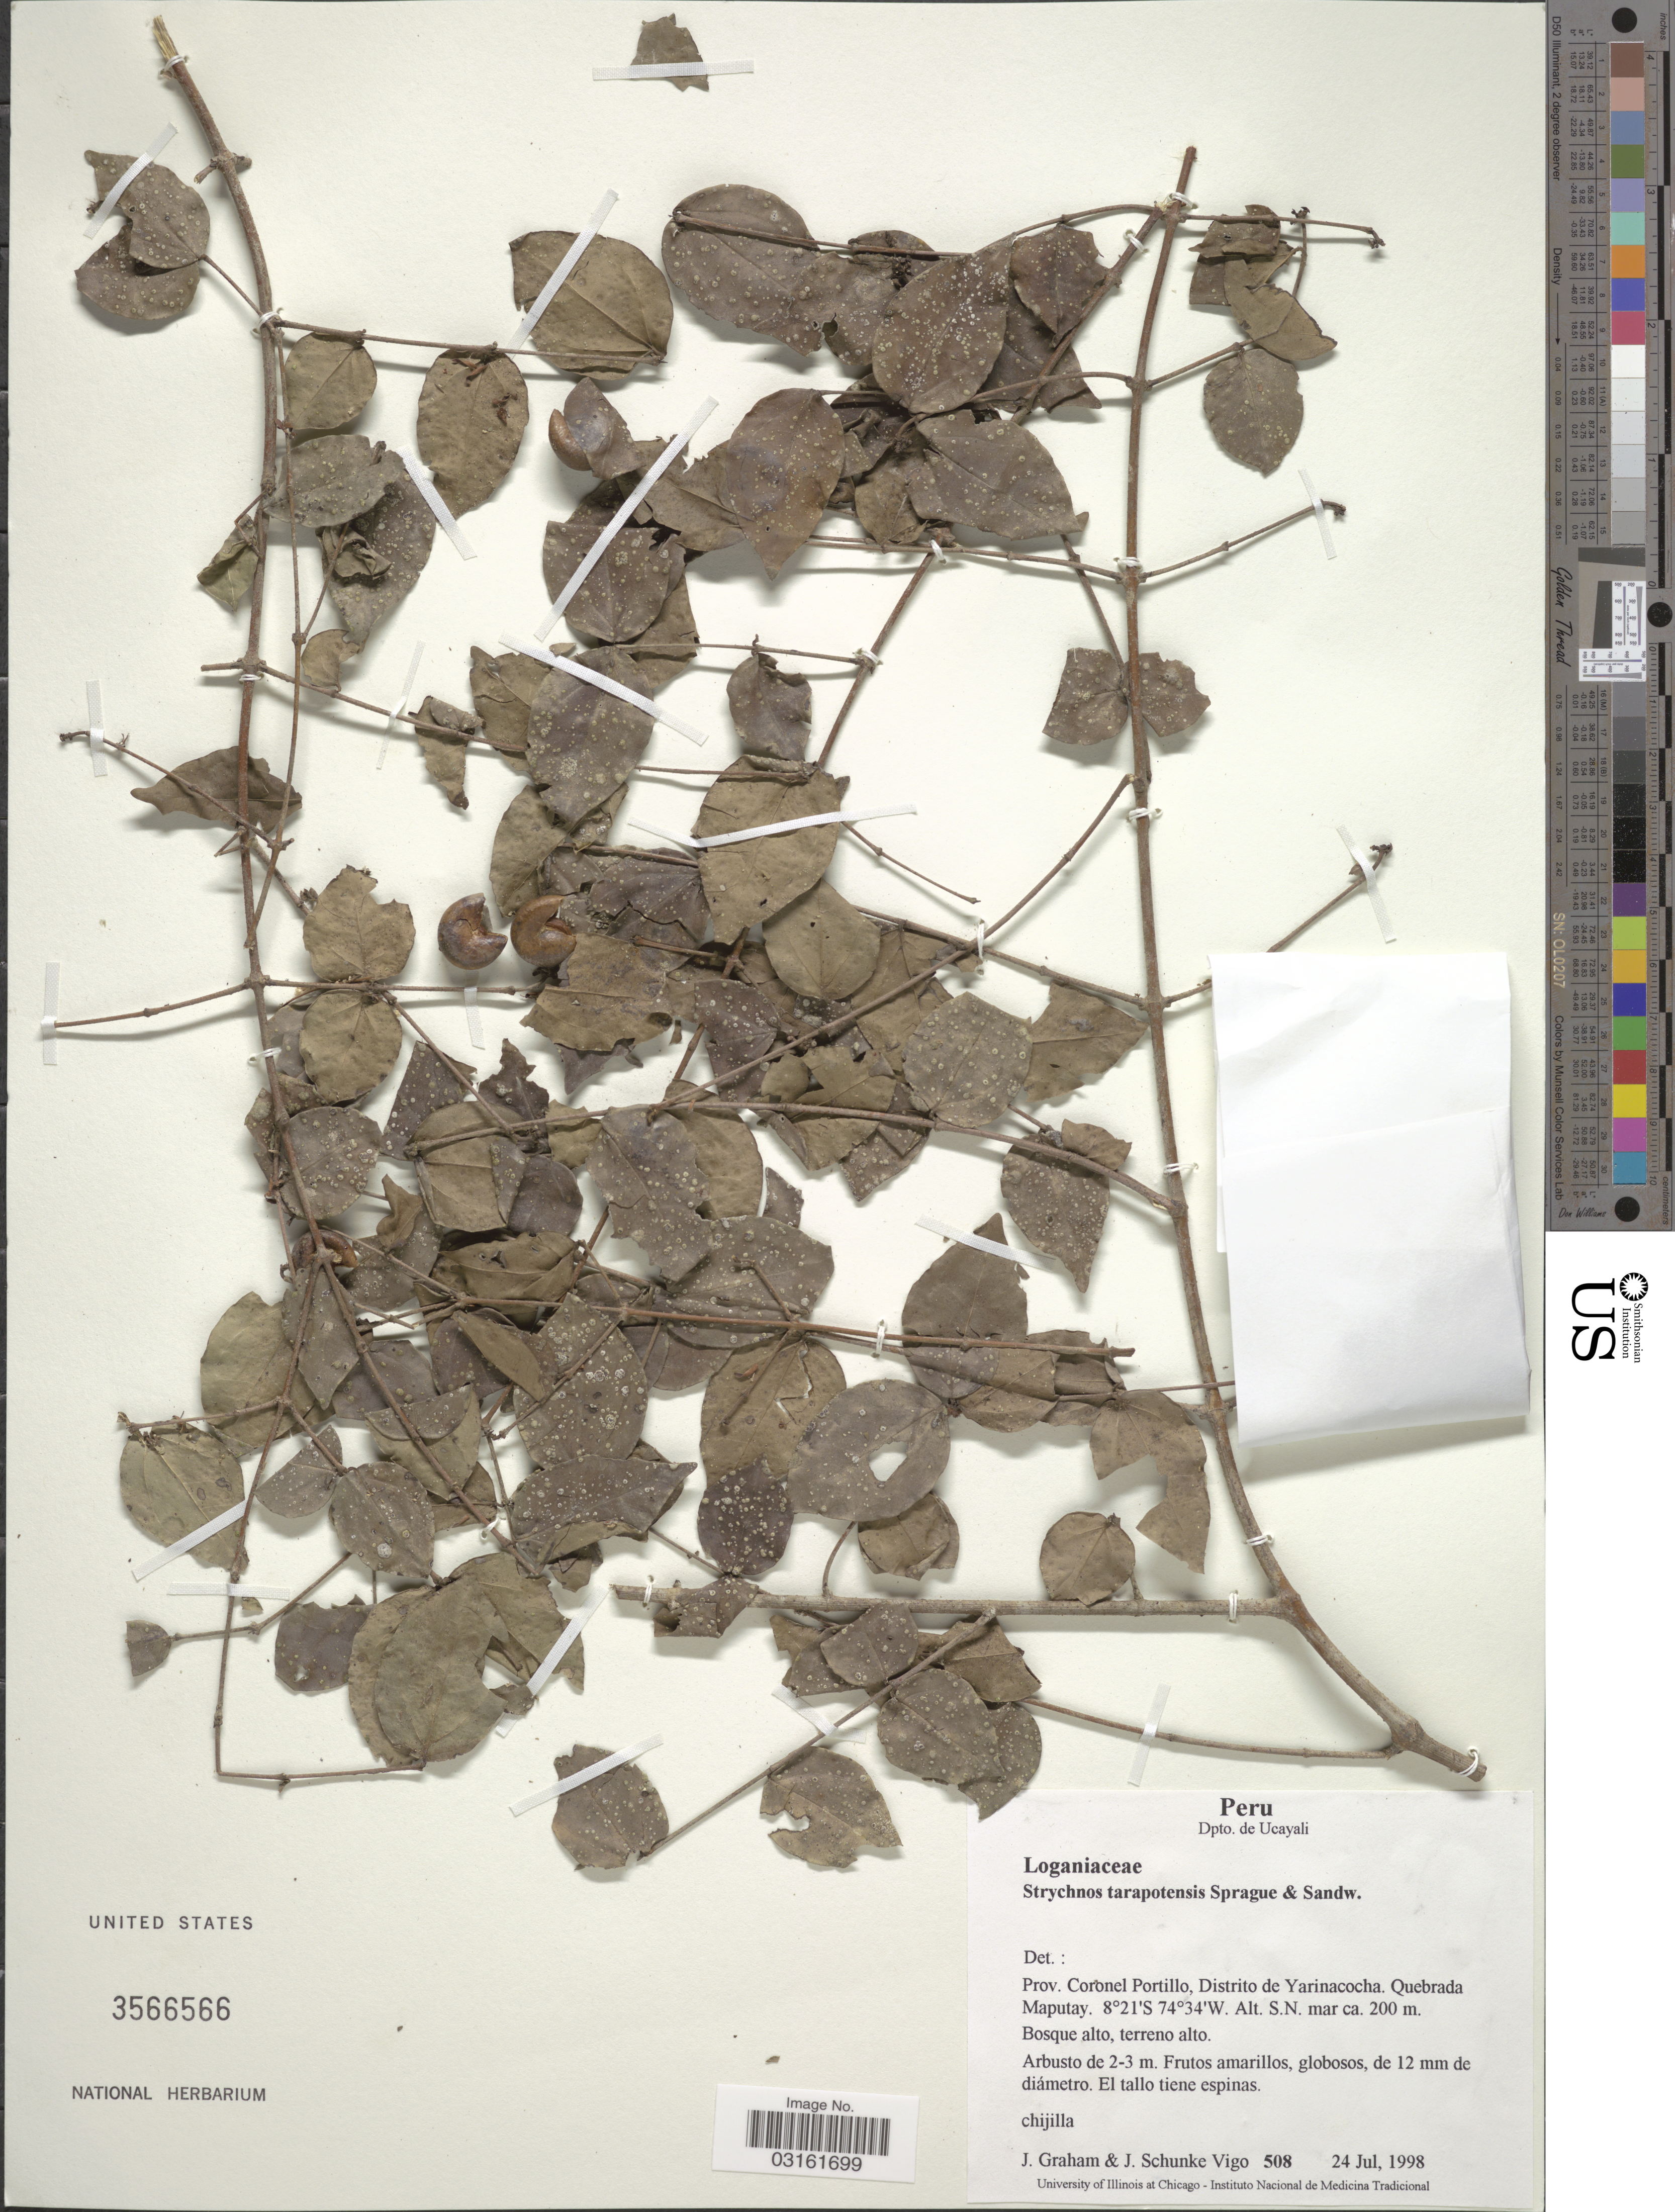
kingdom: Plantae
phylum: Tracheophyta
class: Magnoliopsida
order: Gentianales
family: Loganiaceae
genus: Strychnos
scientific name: Strychnos tarapotensis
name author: Sprague & Sandwith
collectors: J. Graham & J. Schunke Vigo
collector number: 508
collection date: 1998-07-24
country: Peru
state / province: Ucayali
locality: Dpto. de Ucayali. Prov. Coronel Portillo, Distrito de Yarinacocha. Quebrada Maputay.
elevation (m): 200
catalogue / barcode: US 3566566